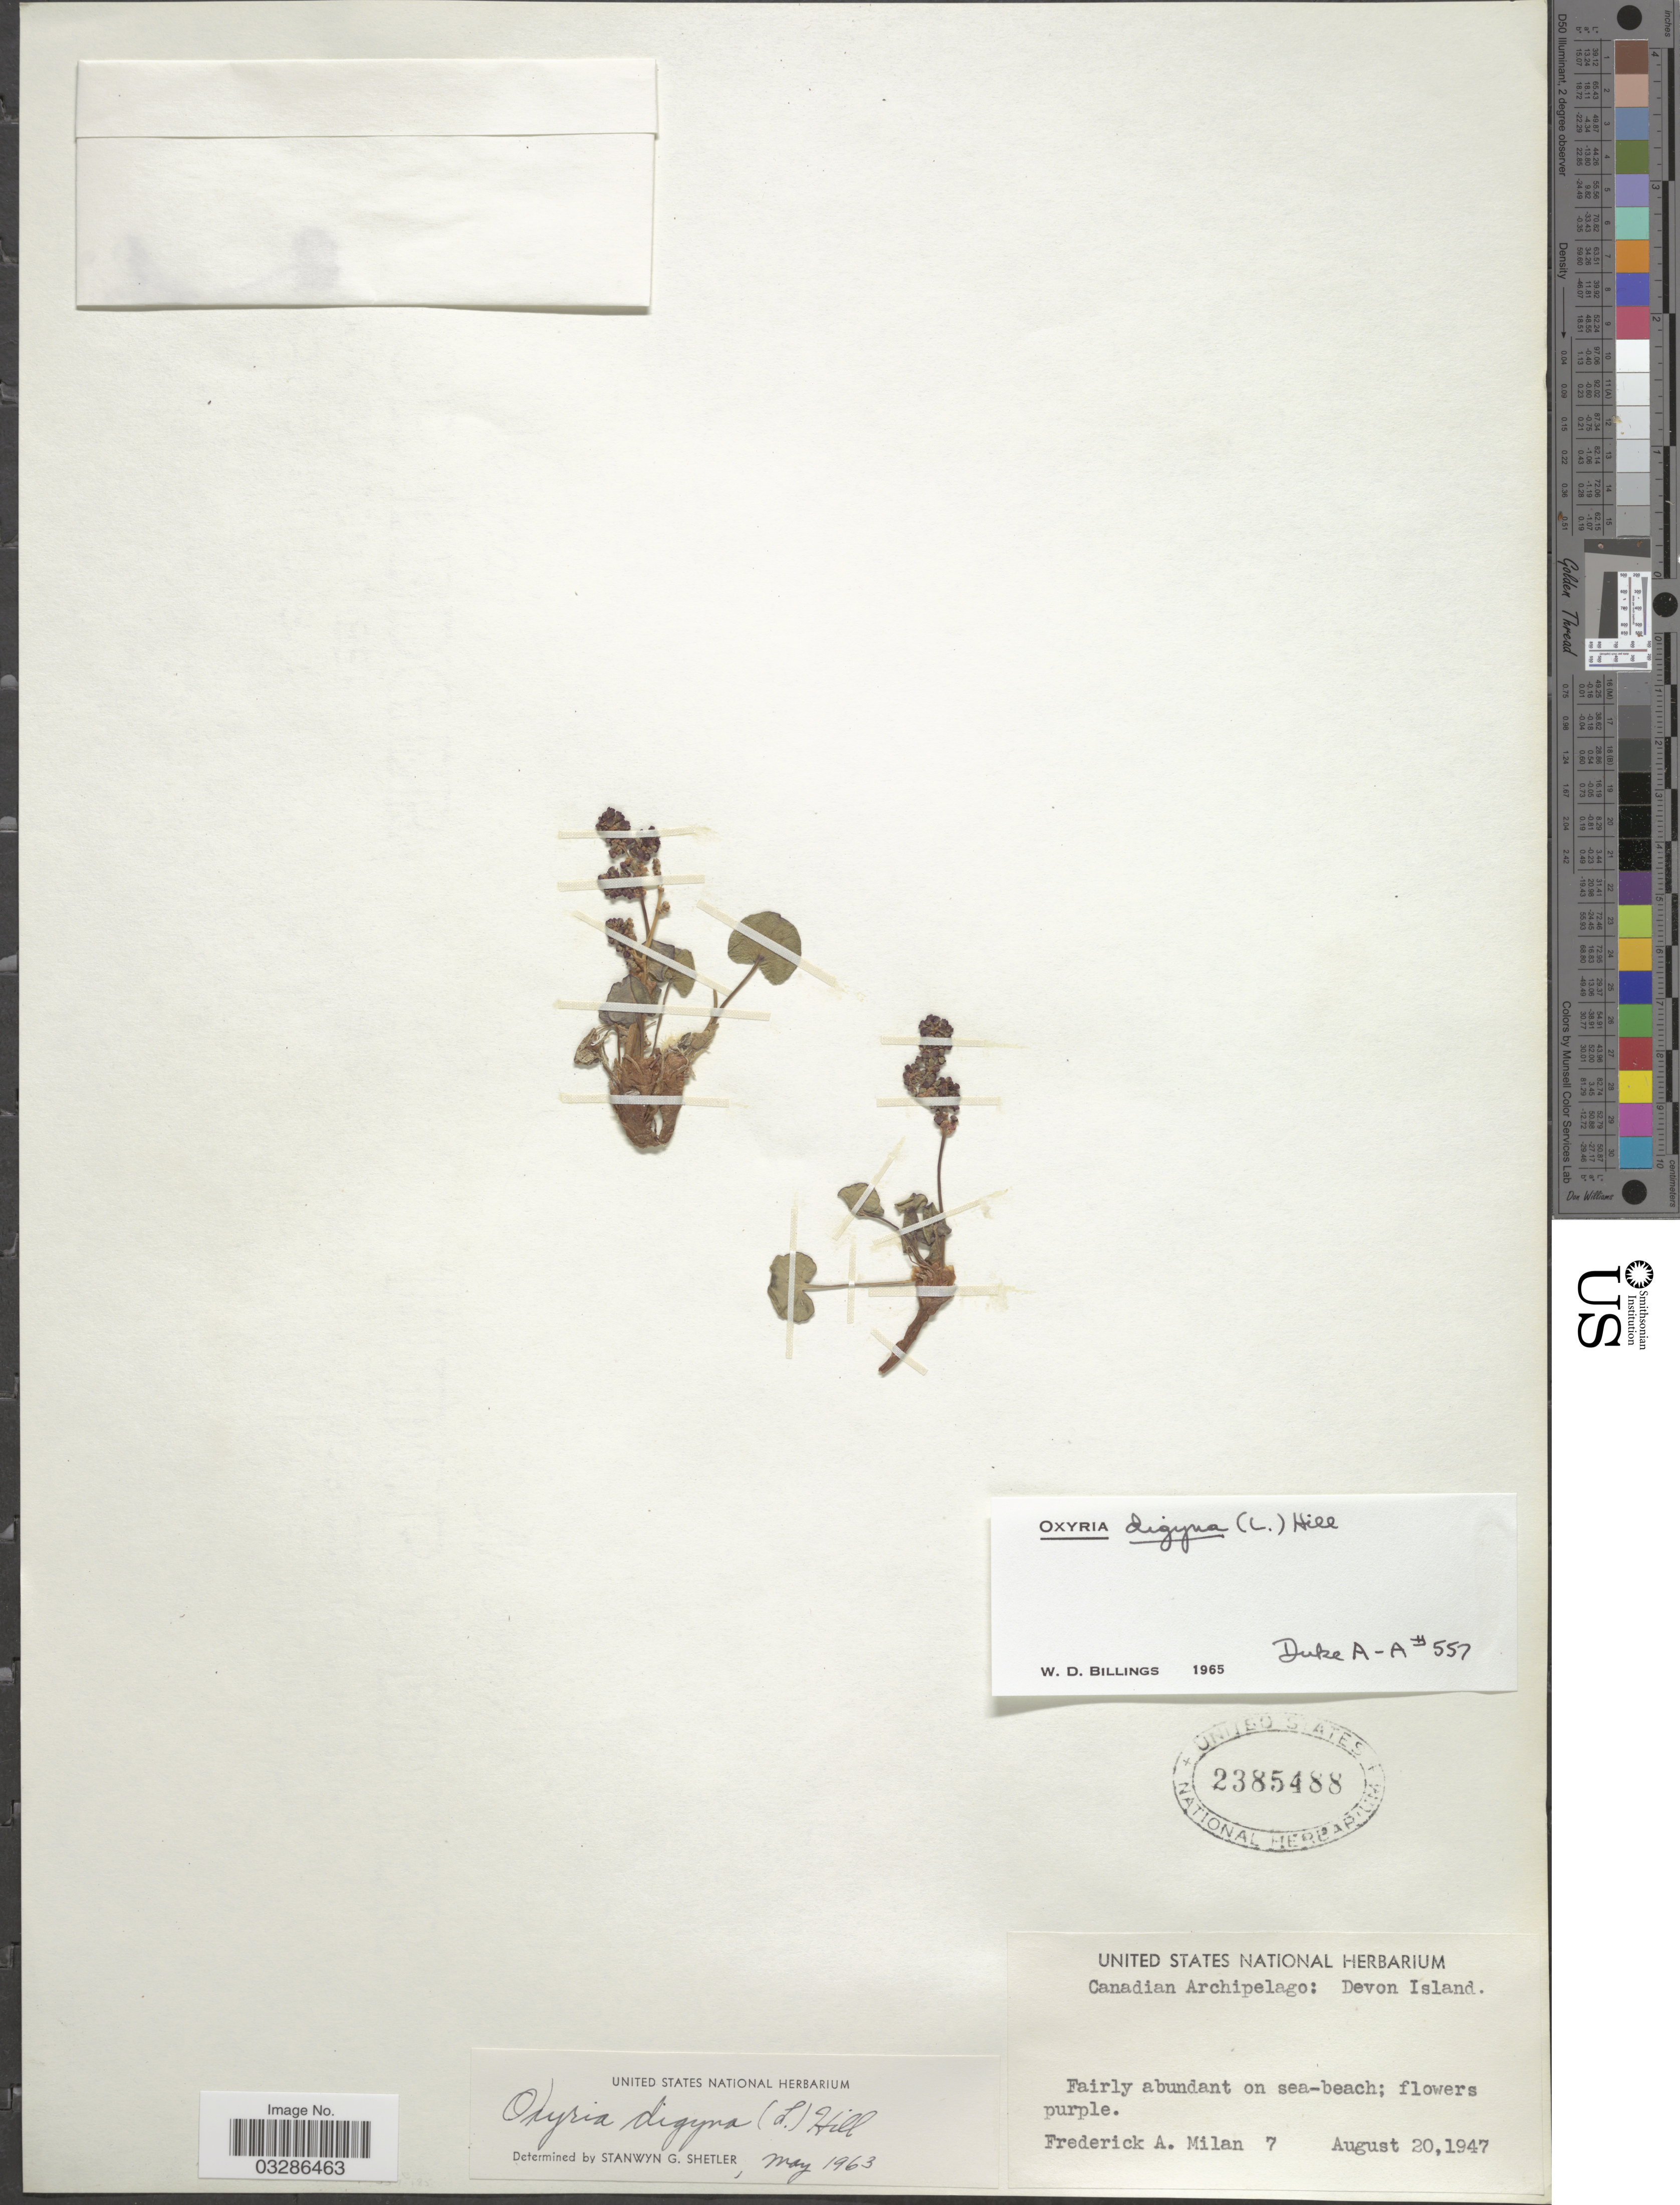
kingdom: Plantae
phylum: Tracheophyta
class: Magnoliopsida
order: Caryophyllales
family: Polygonaceae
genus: Oxyria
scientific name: Oxyria digyna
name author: (L.) Hill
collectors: F. Milan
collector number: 7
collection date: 1947-08-20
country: Canada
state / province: Nunavut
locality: Canadian Archipelago: Devon Island.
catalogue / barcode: US 2385488